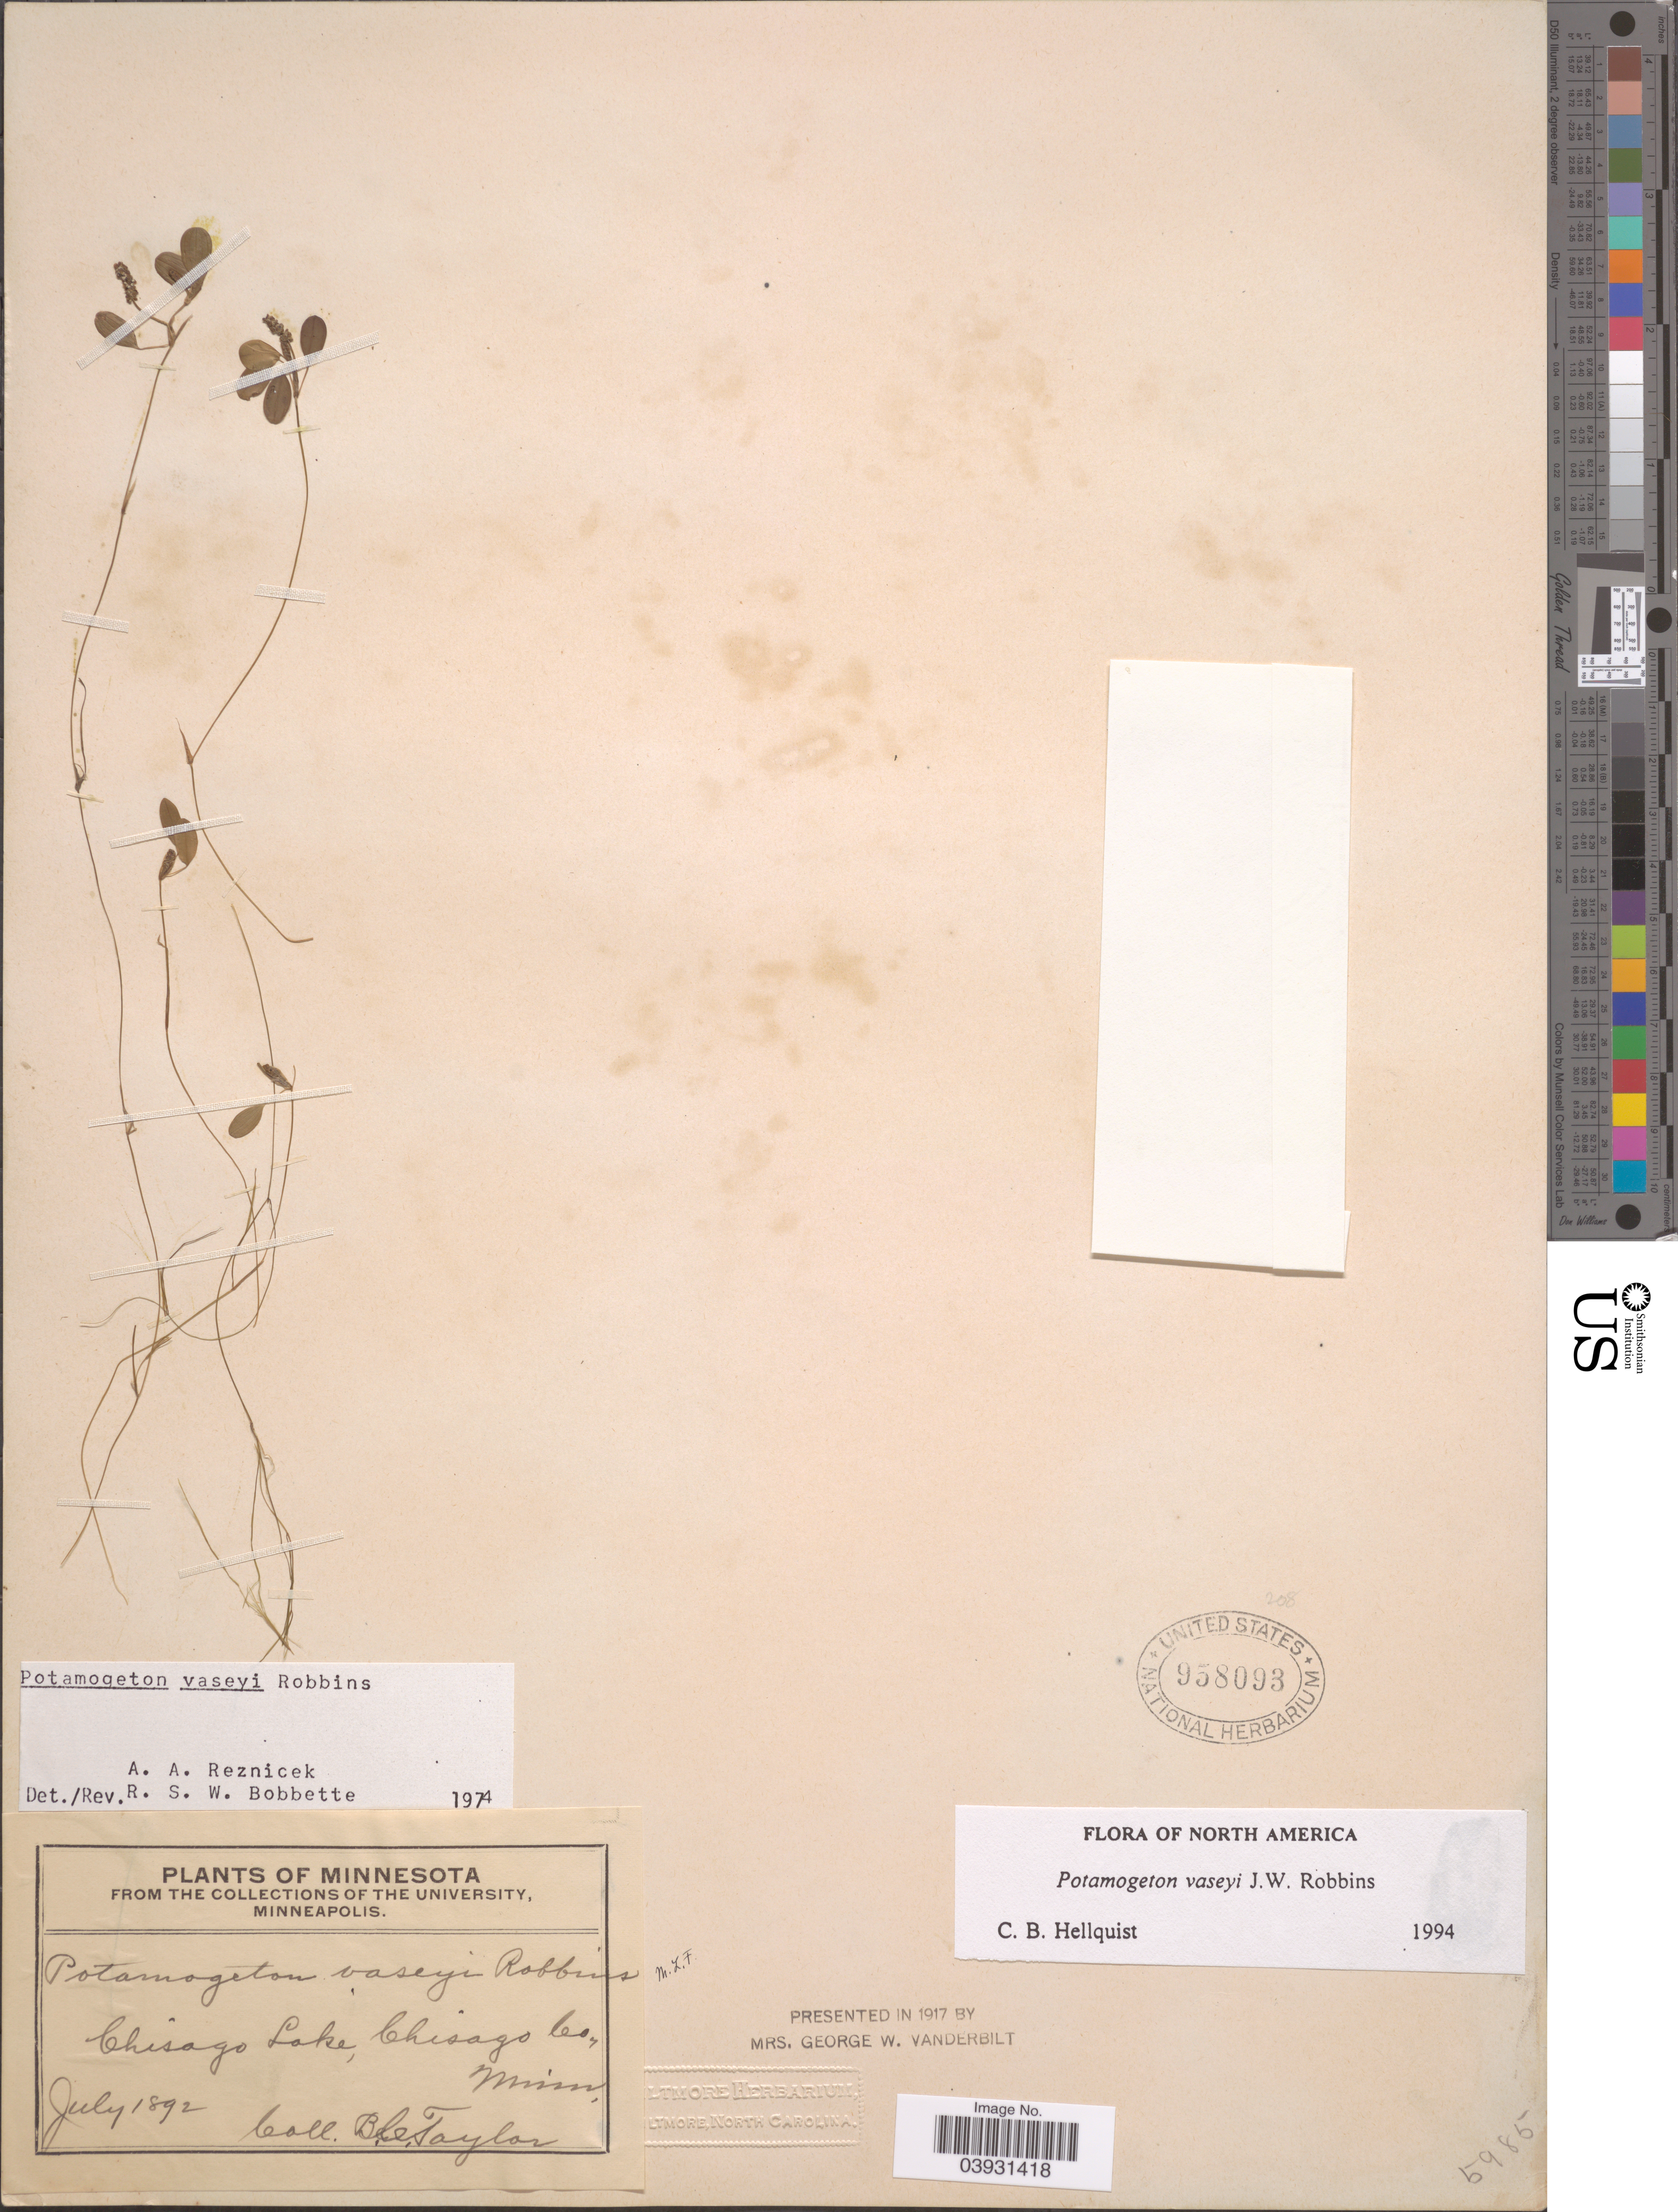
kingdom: Plantae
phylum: Tracheophyta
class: Liliopsida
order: Alismatales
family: Potamogetonaceae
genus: Potamogeton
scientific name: Potamogeton vaseyi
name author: J.W. Robbins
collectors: B. C. Taylor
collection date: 1892-07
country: United States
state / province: Minnesota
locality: Chisago Lake, Chisago Co.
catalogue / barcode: US 958093